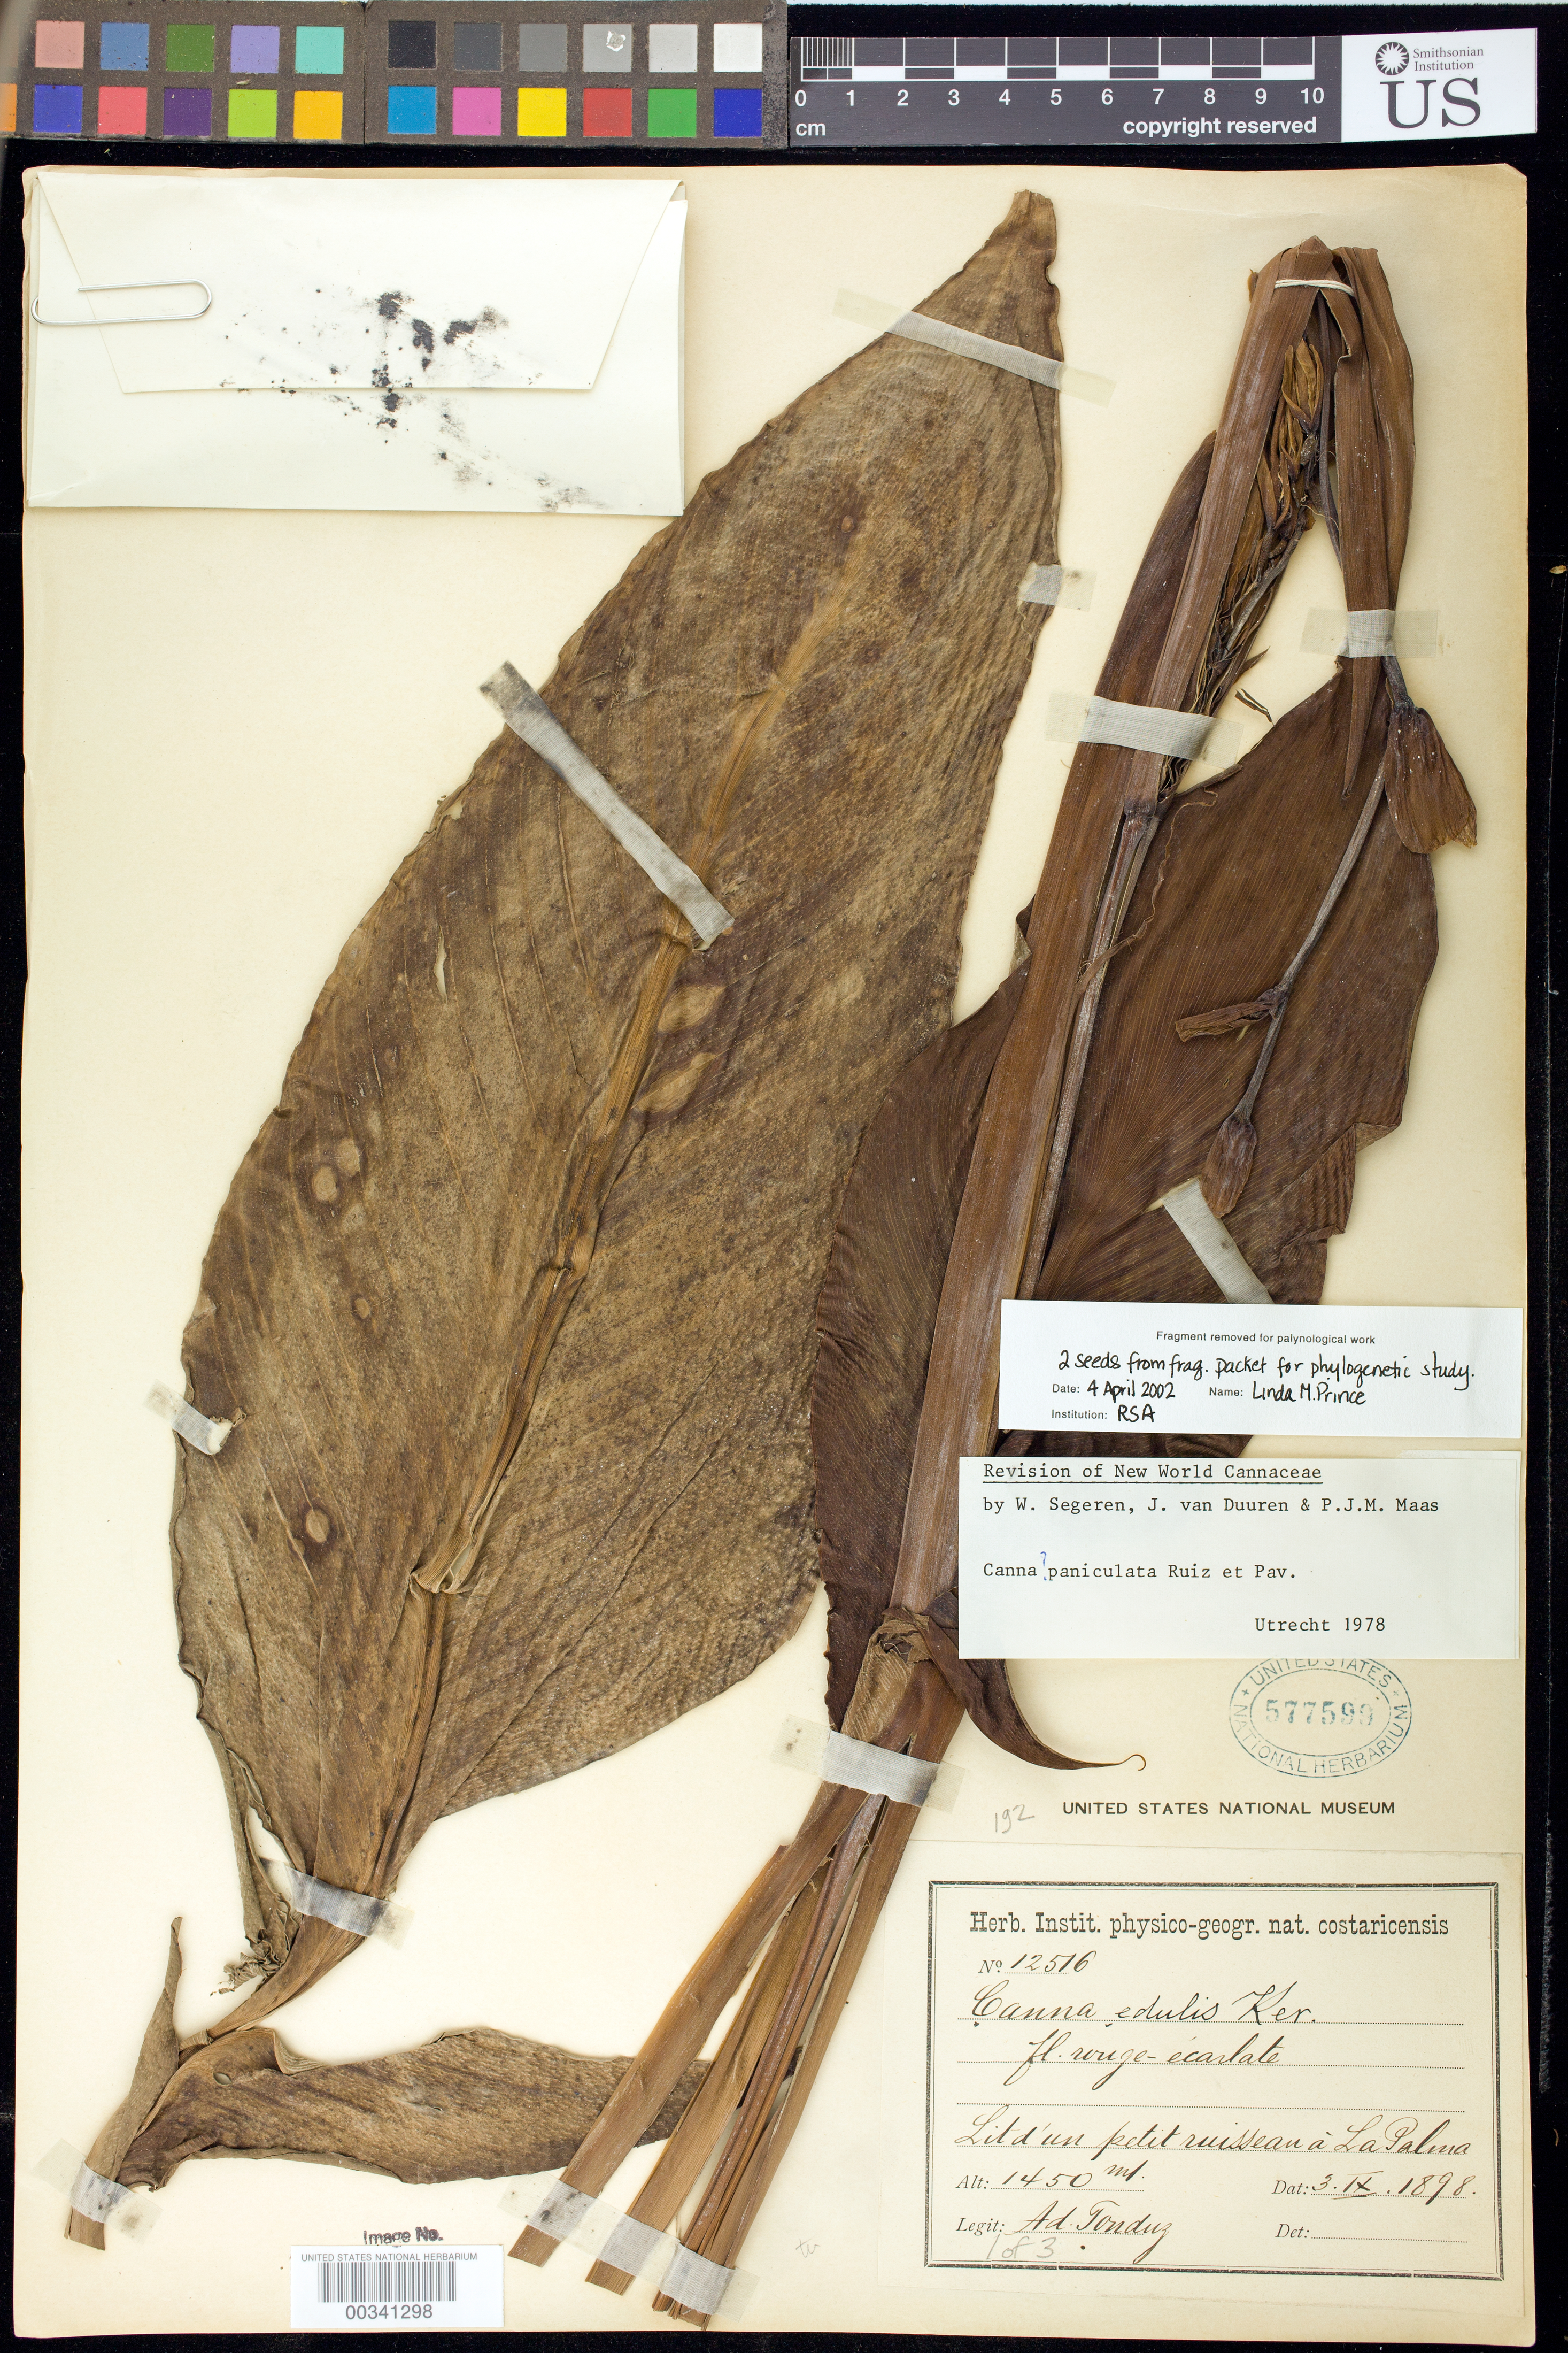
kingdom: Plantae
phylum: Tracheophyta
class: Liliopsida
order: Zingiberales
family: Cannaceae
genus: Canna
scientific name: Canna paniculata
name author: Ruiz & Pav.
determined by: Segeren, W.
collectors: A. Tonduz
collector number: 12516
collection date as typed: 03 Sep 1898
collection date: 1898-09-03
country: Costa Rica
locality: Lit d'un Petit Ruisseau a La Palma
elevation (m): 1450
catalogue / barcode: US 577599